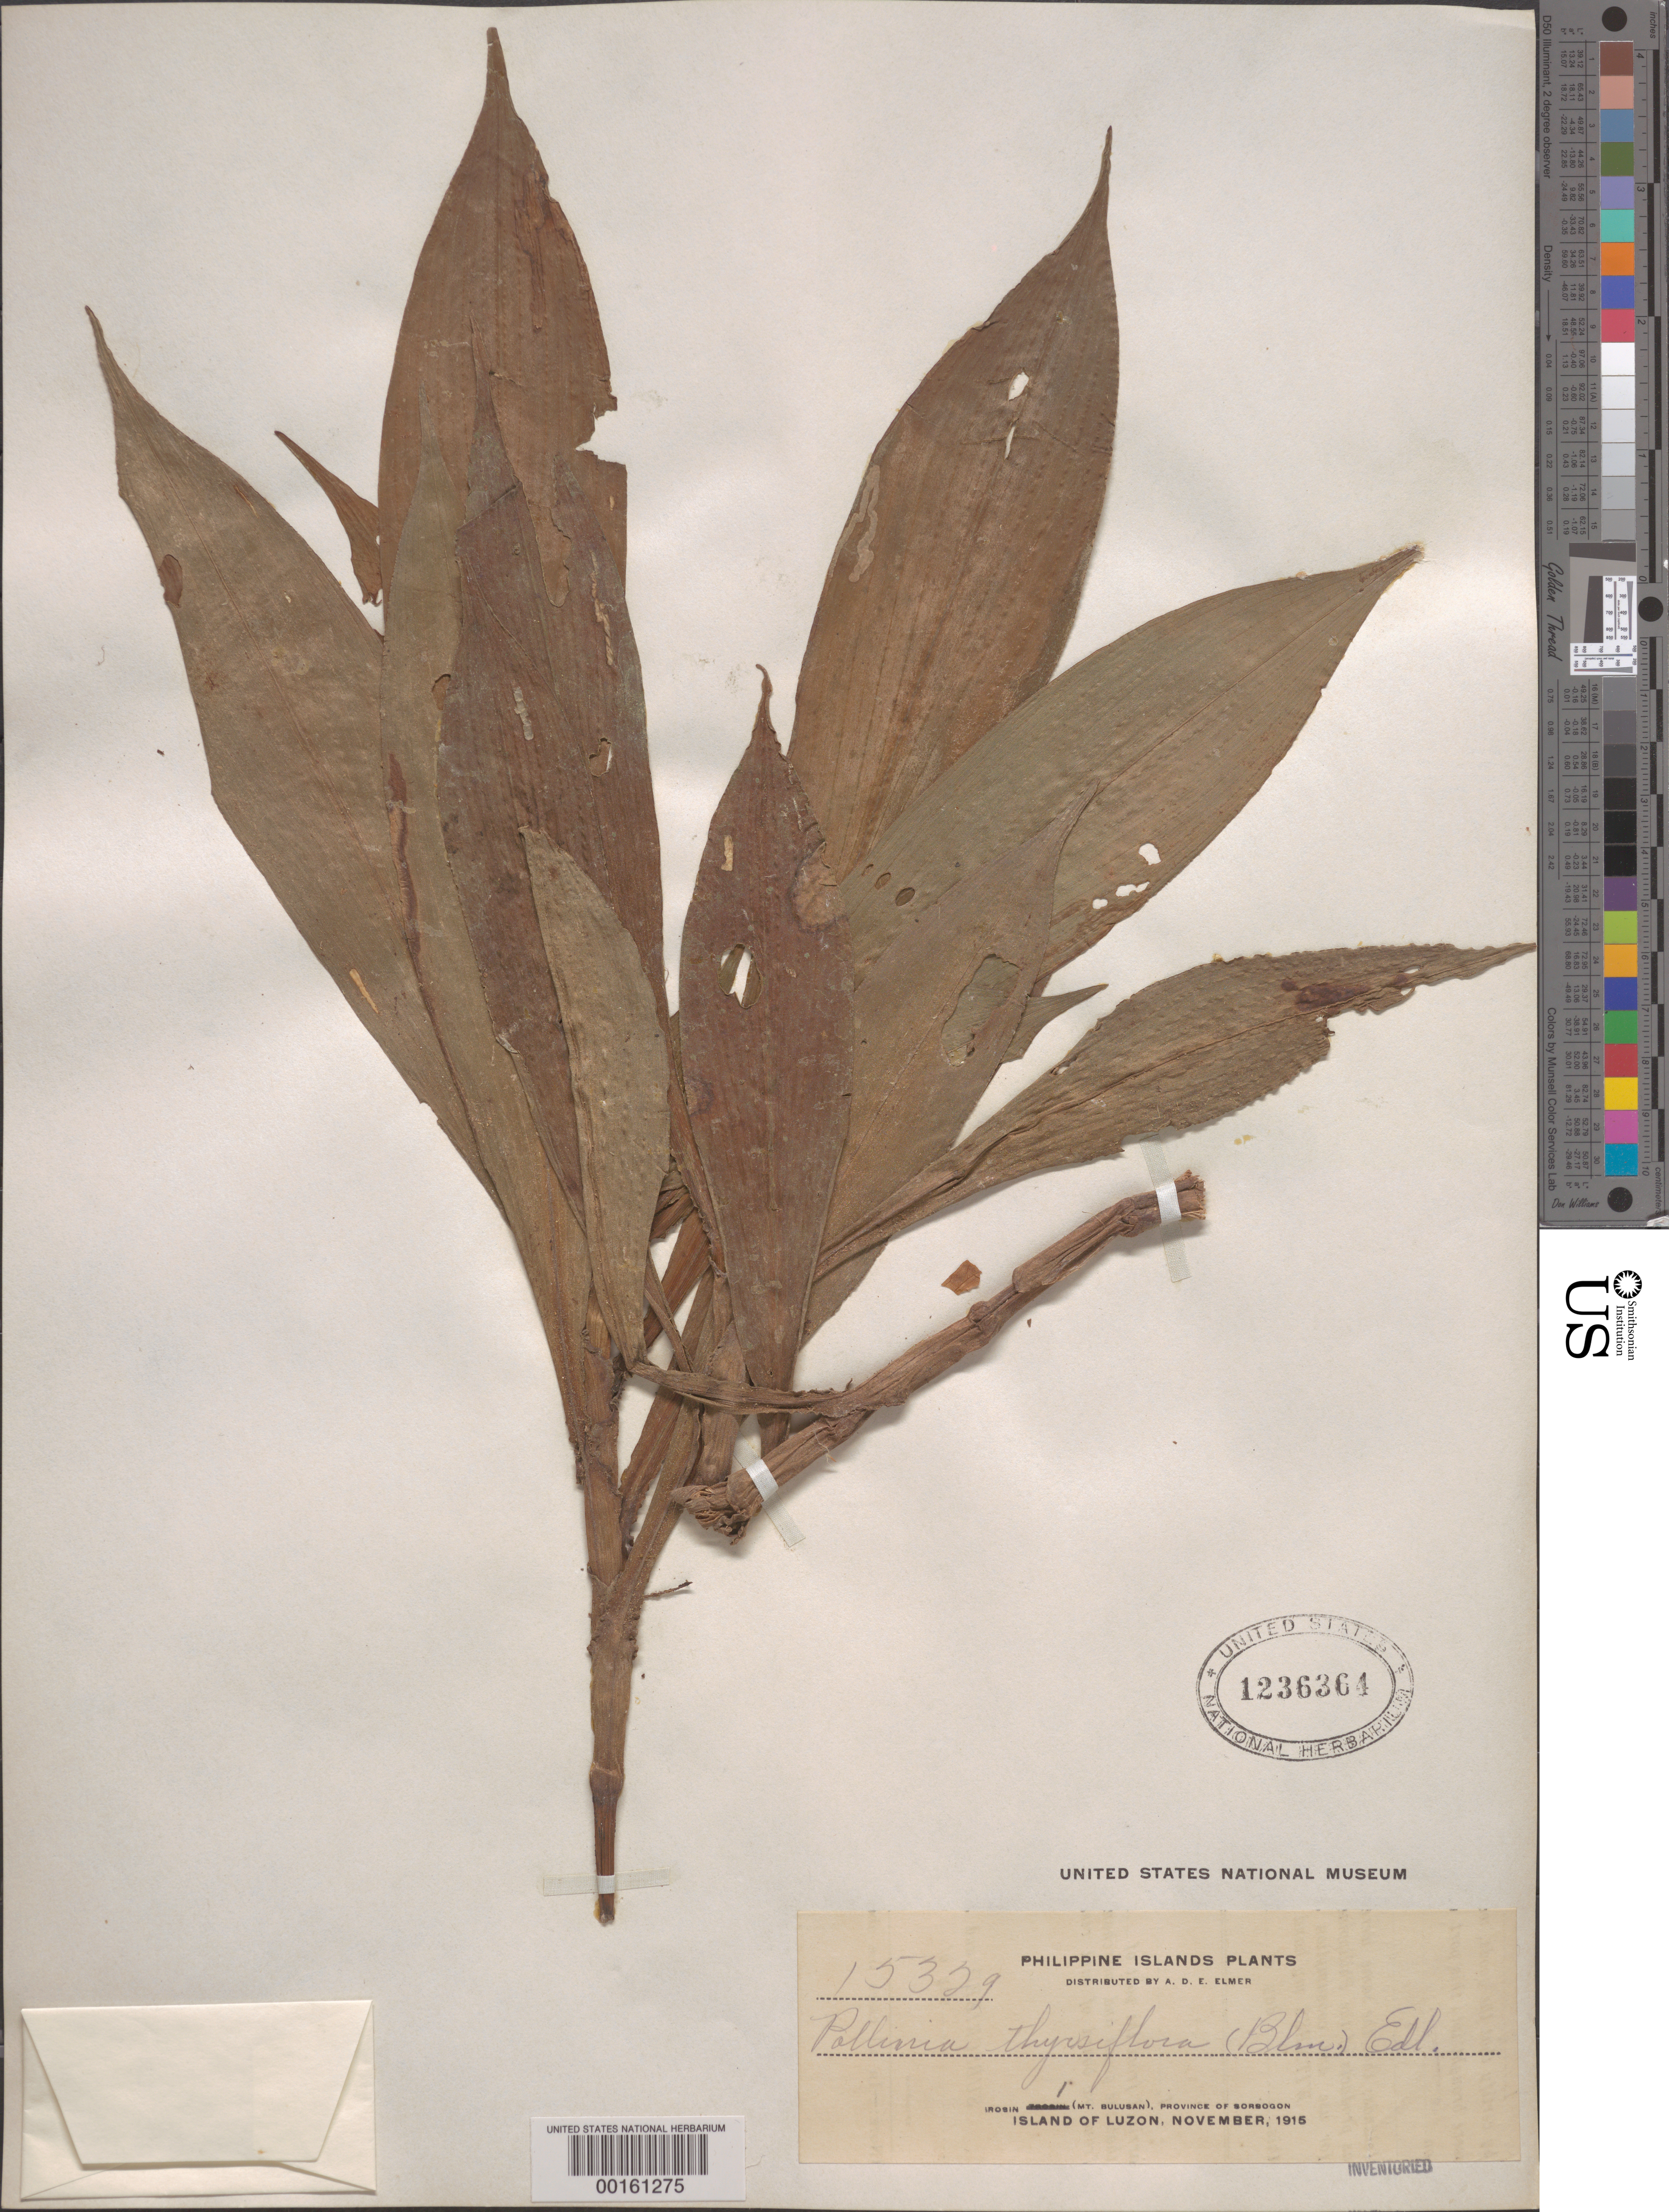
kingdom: Plantae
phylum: Tracheophyta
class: Liliopsida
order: Commelinales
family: Commelinaceae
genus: Pollia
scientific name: Pollia thyrsiflora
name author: (Blume) Steud.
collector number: A.d. Elmer 15329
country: Philippines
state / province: Bicol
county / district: Sorsogon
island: Luzon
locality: Irosin, (Mt. Bulusan)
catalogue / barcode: US 1236364